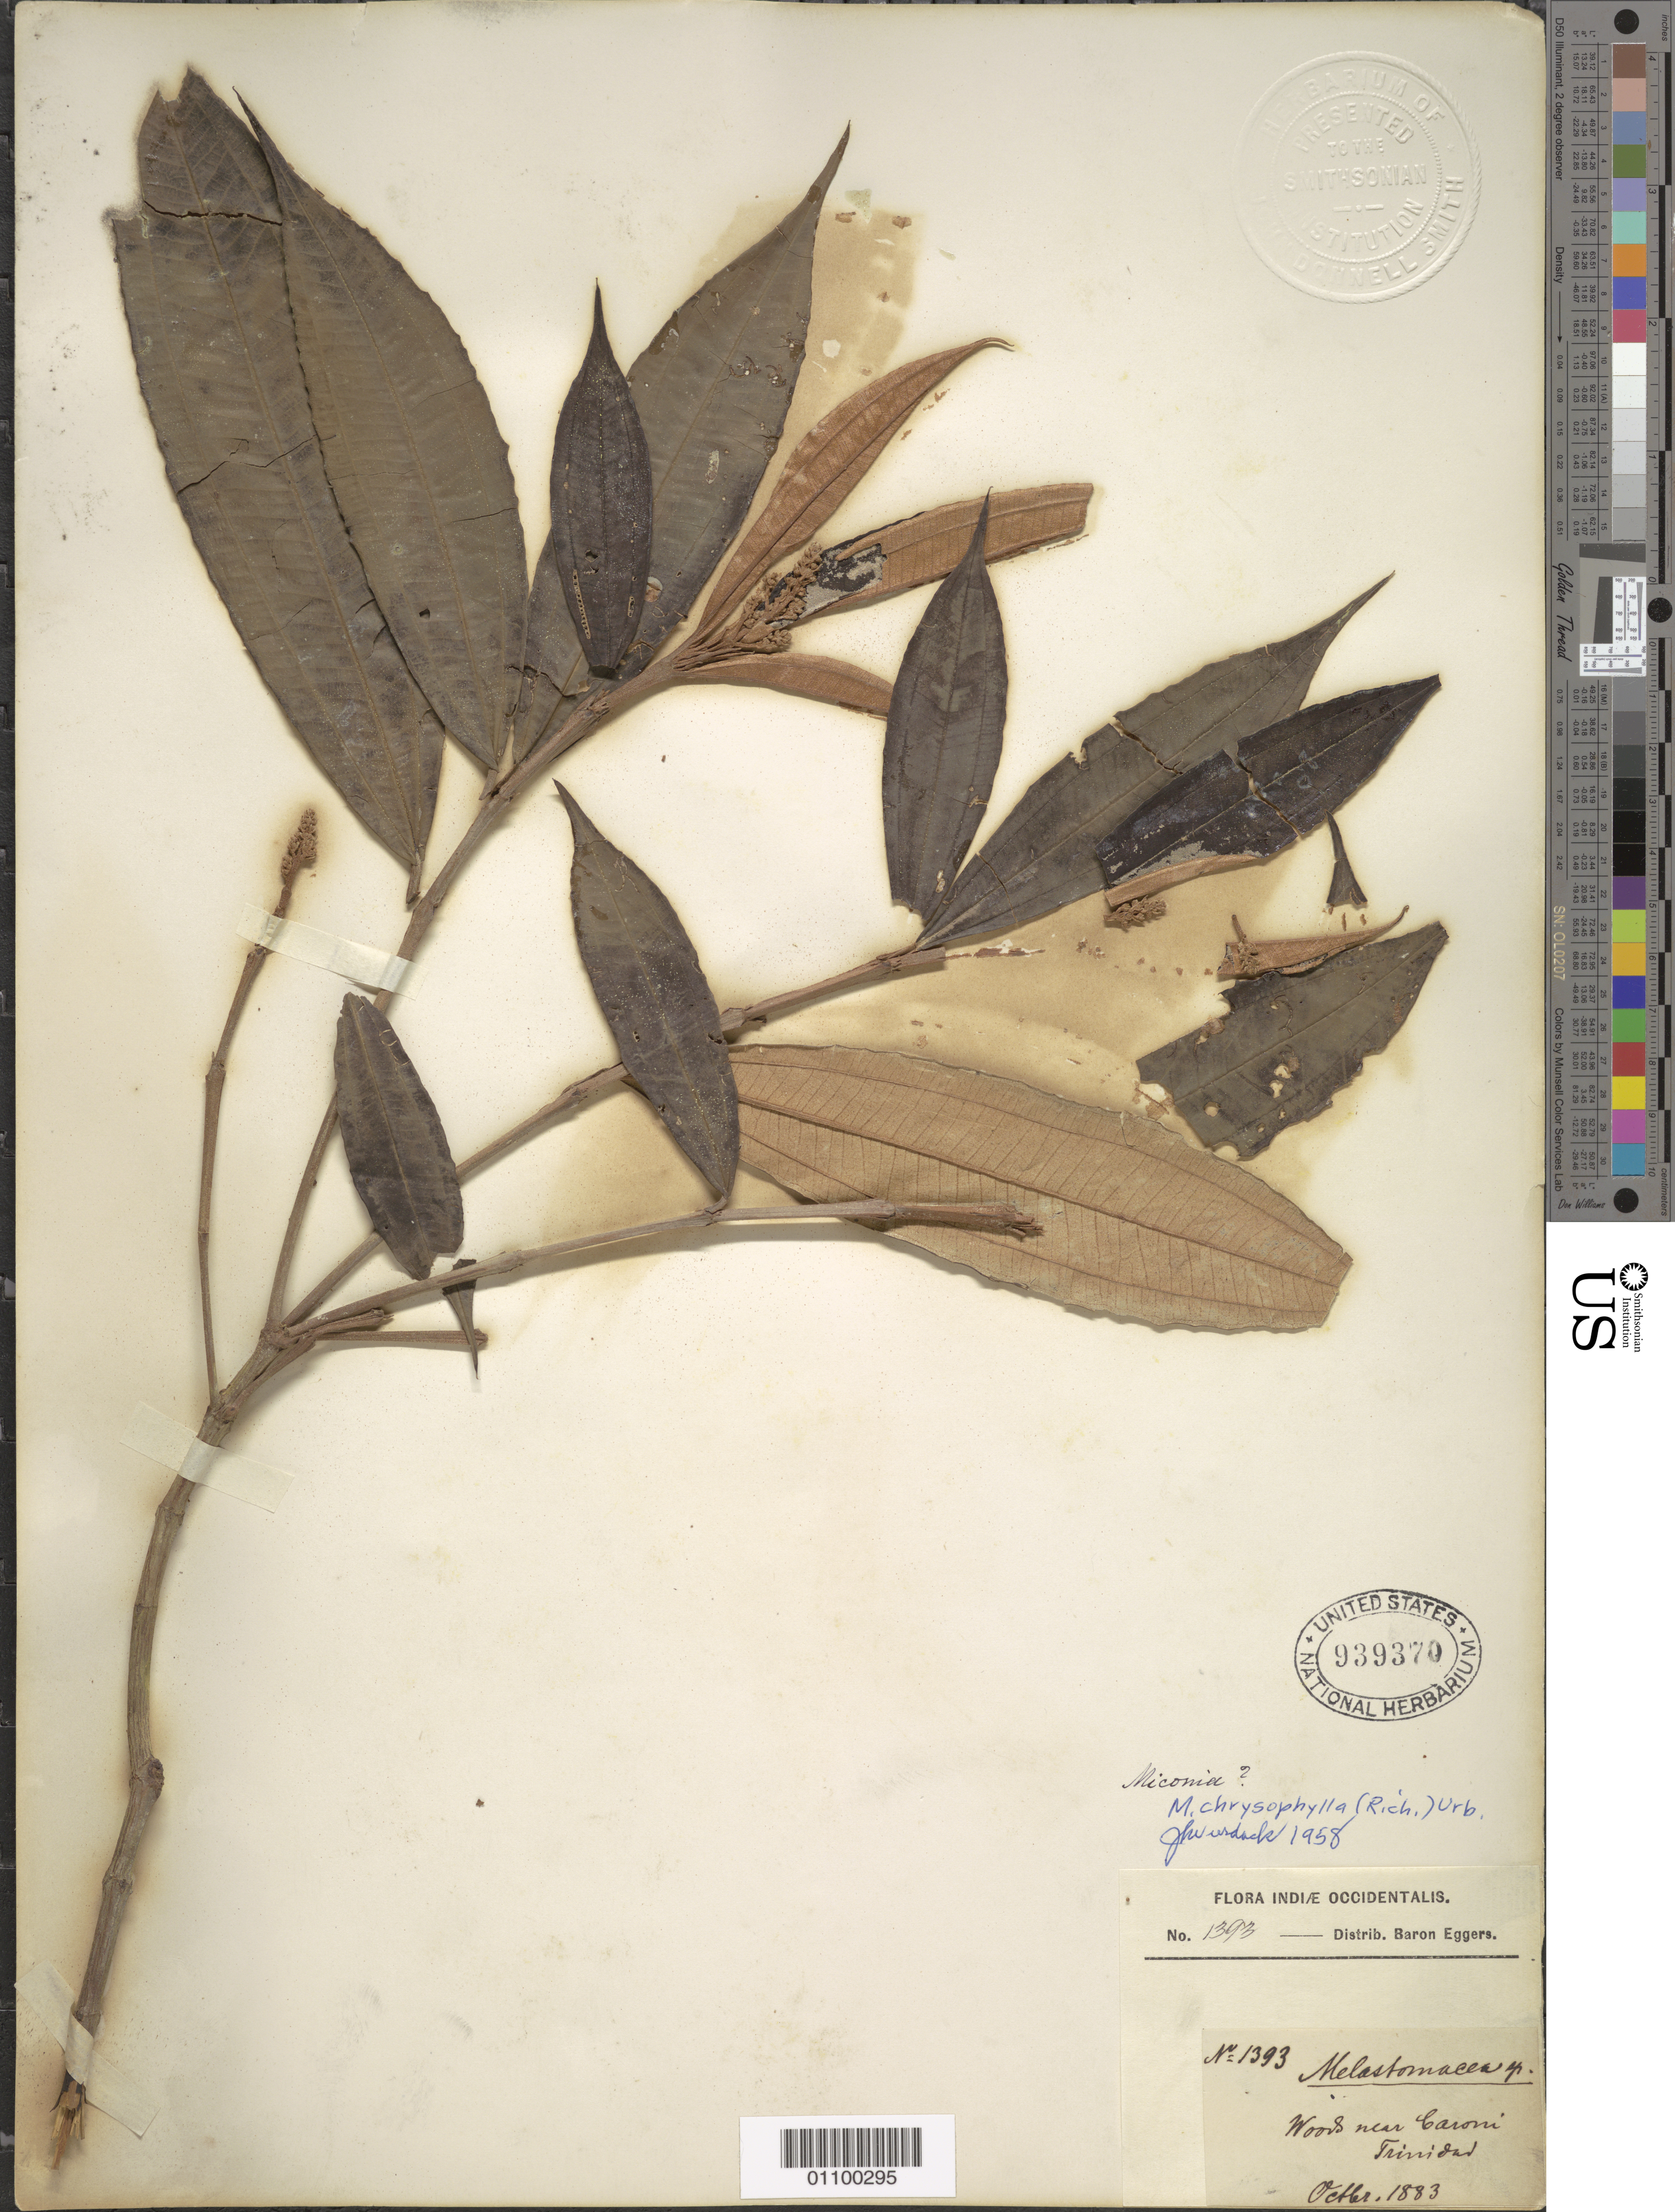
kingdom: Plantae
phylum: Tracheophyta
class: Magnoliopsida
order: Myrtales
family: Melastomataceae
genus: Miconia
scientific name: Miconia chrysophylla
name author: (Rich.) Urb.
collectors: H. F. A. von Eggers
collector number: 1393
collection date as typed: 01 Oct 1883 to 31 Oct 1883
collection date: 1883-10-01/1883-10-31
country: Trinidad and Tobago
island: Trinidad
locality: woods near Caroni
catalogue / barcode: US 939379